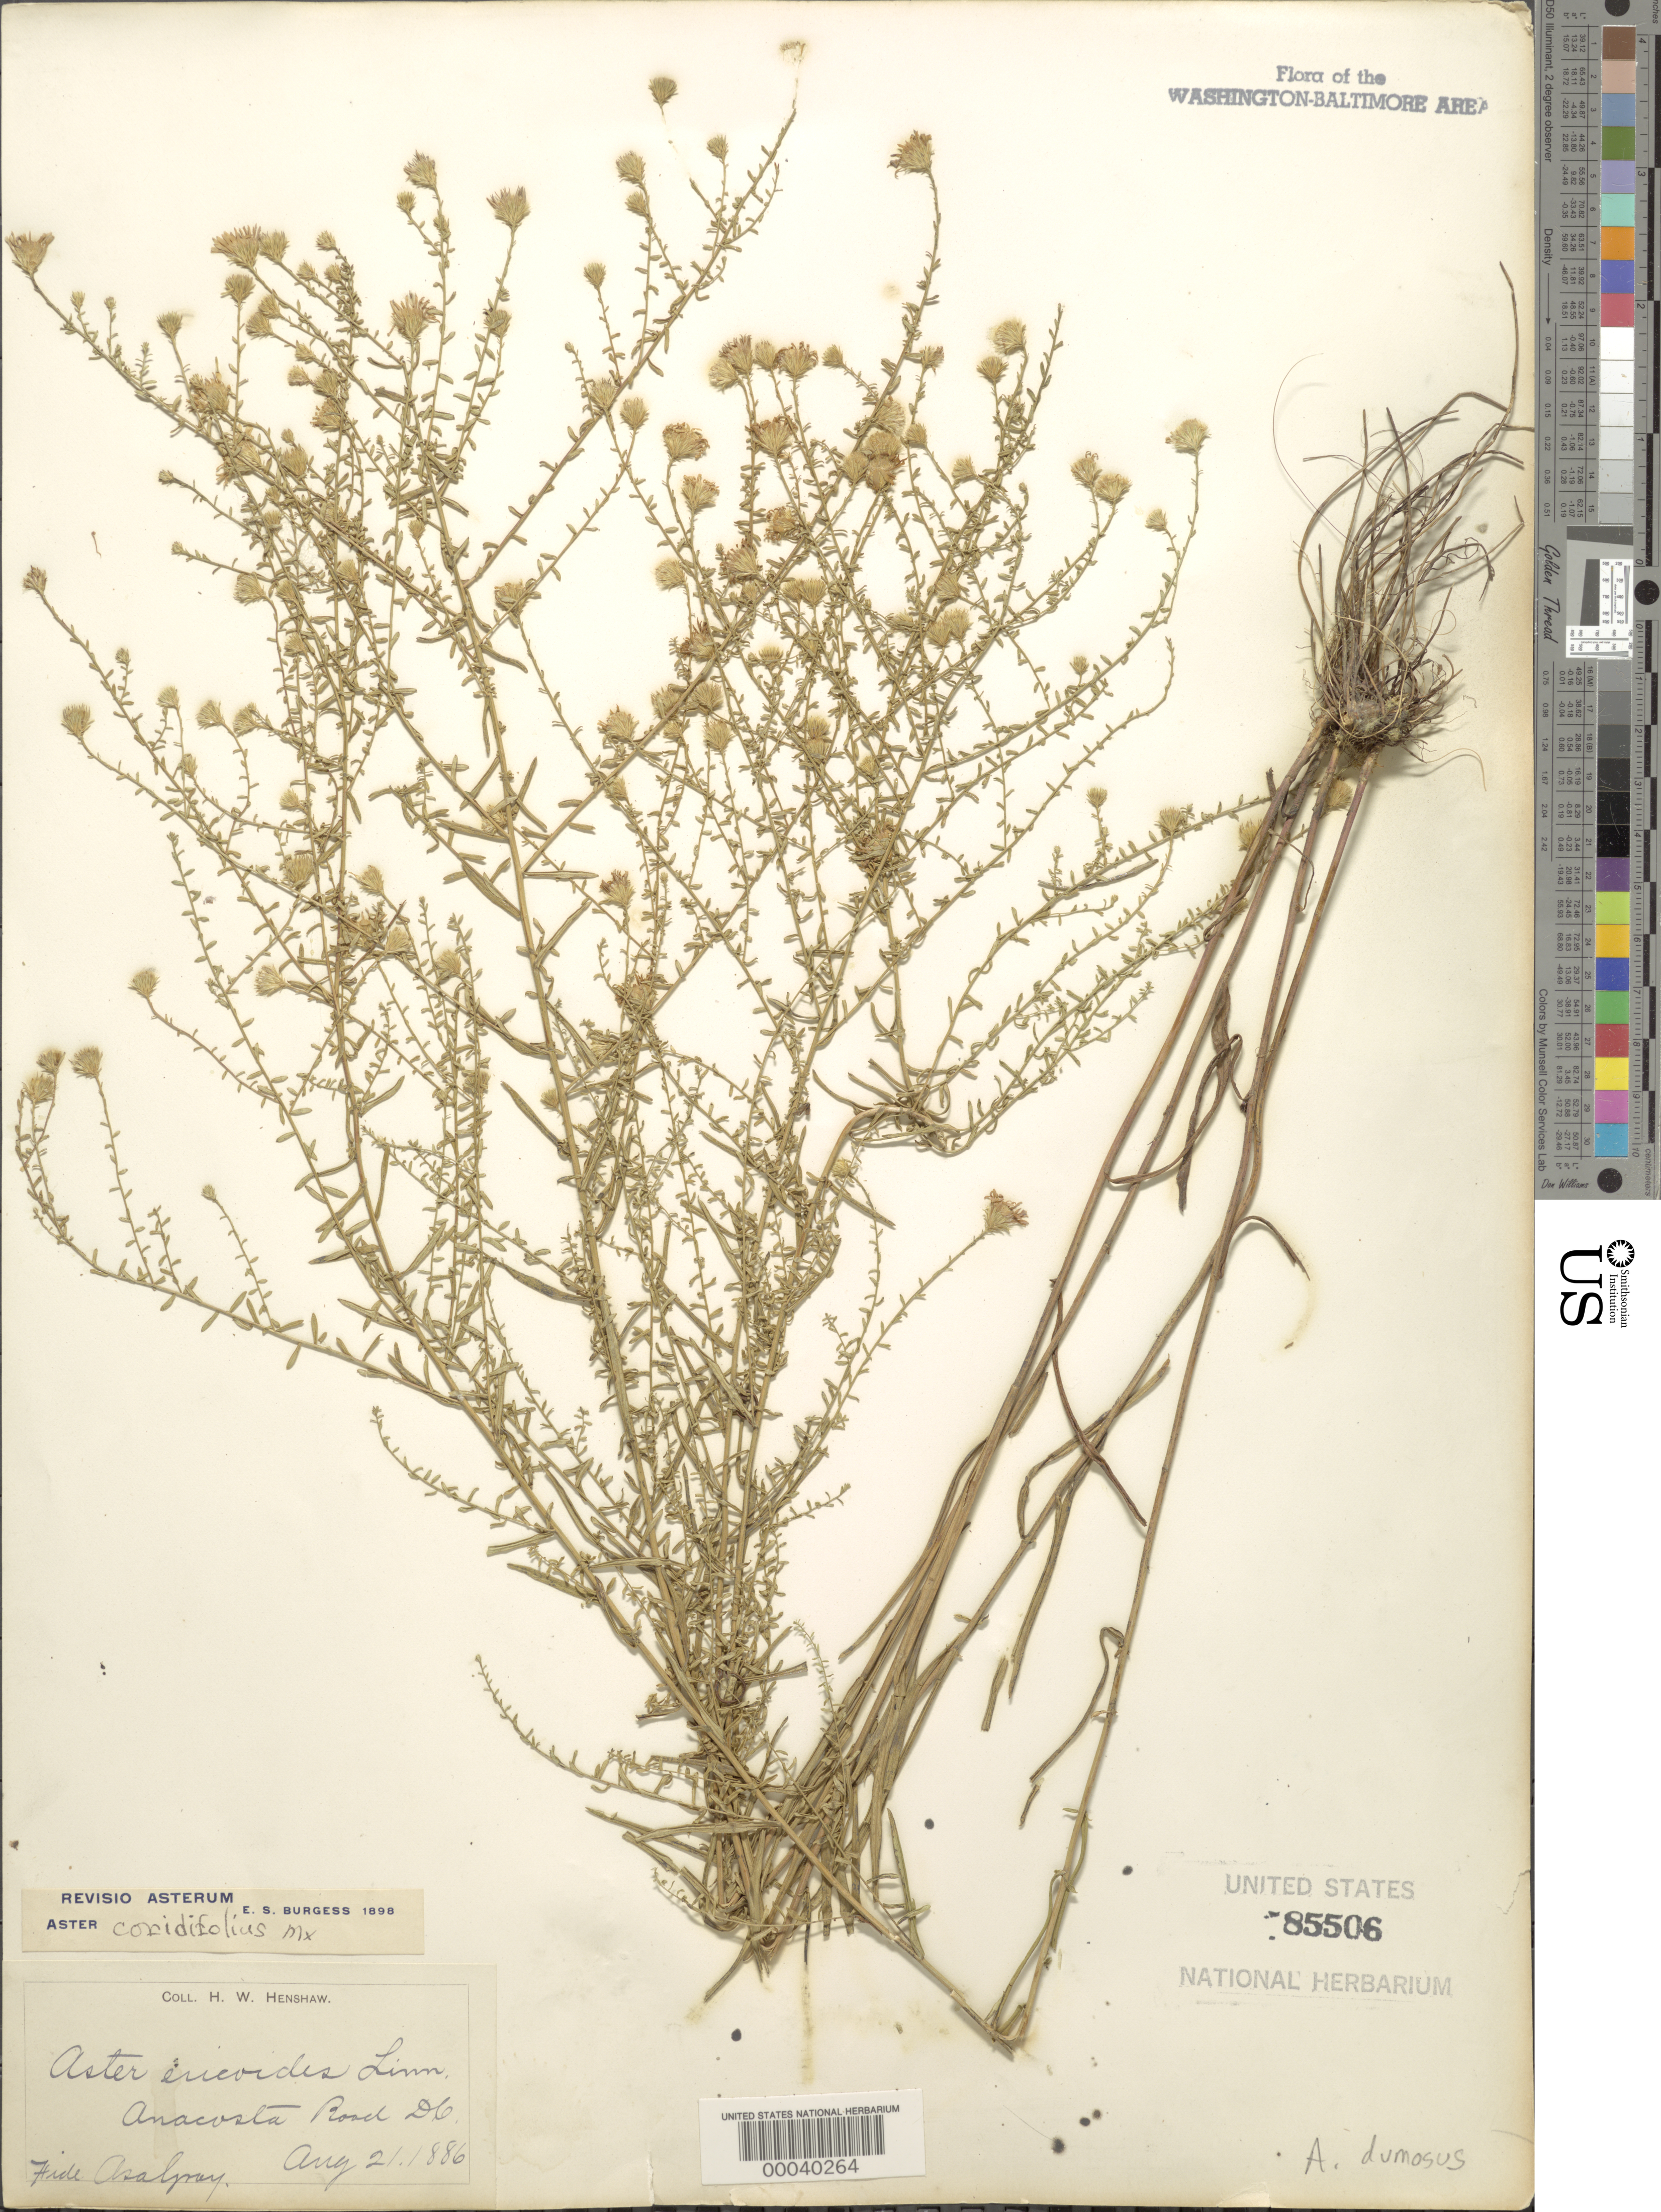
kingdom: Plantae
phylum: Tracheophyta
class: Magnoliopsida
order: Asterales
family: Asteraceae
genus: Symphyotrichum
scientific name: Symphyotrichum ericoides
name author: (L.) G.L. Nesom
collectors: H. Henshaw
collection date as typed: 21 Aug 1886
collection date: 1886-08-21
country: United States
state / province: District of Columbia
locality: Anacostia Road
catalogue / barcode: US 85506